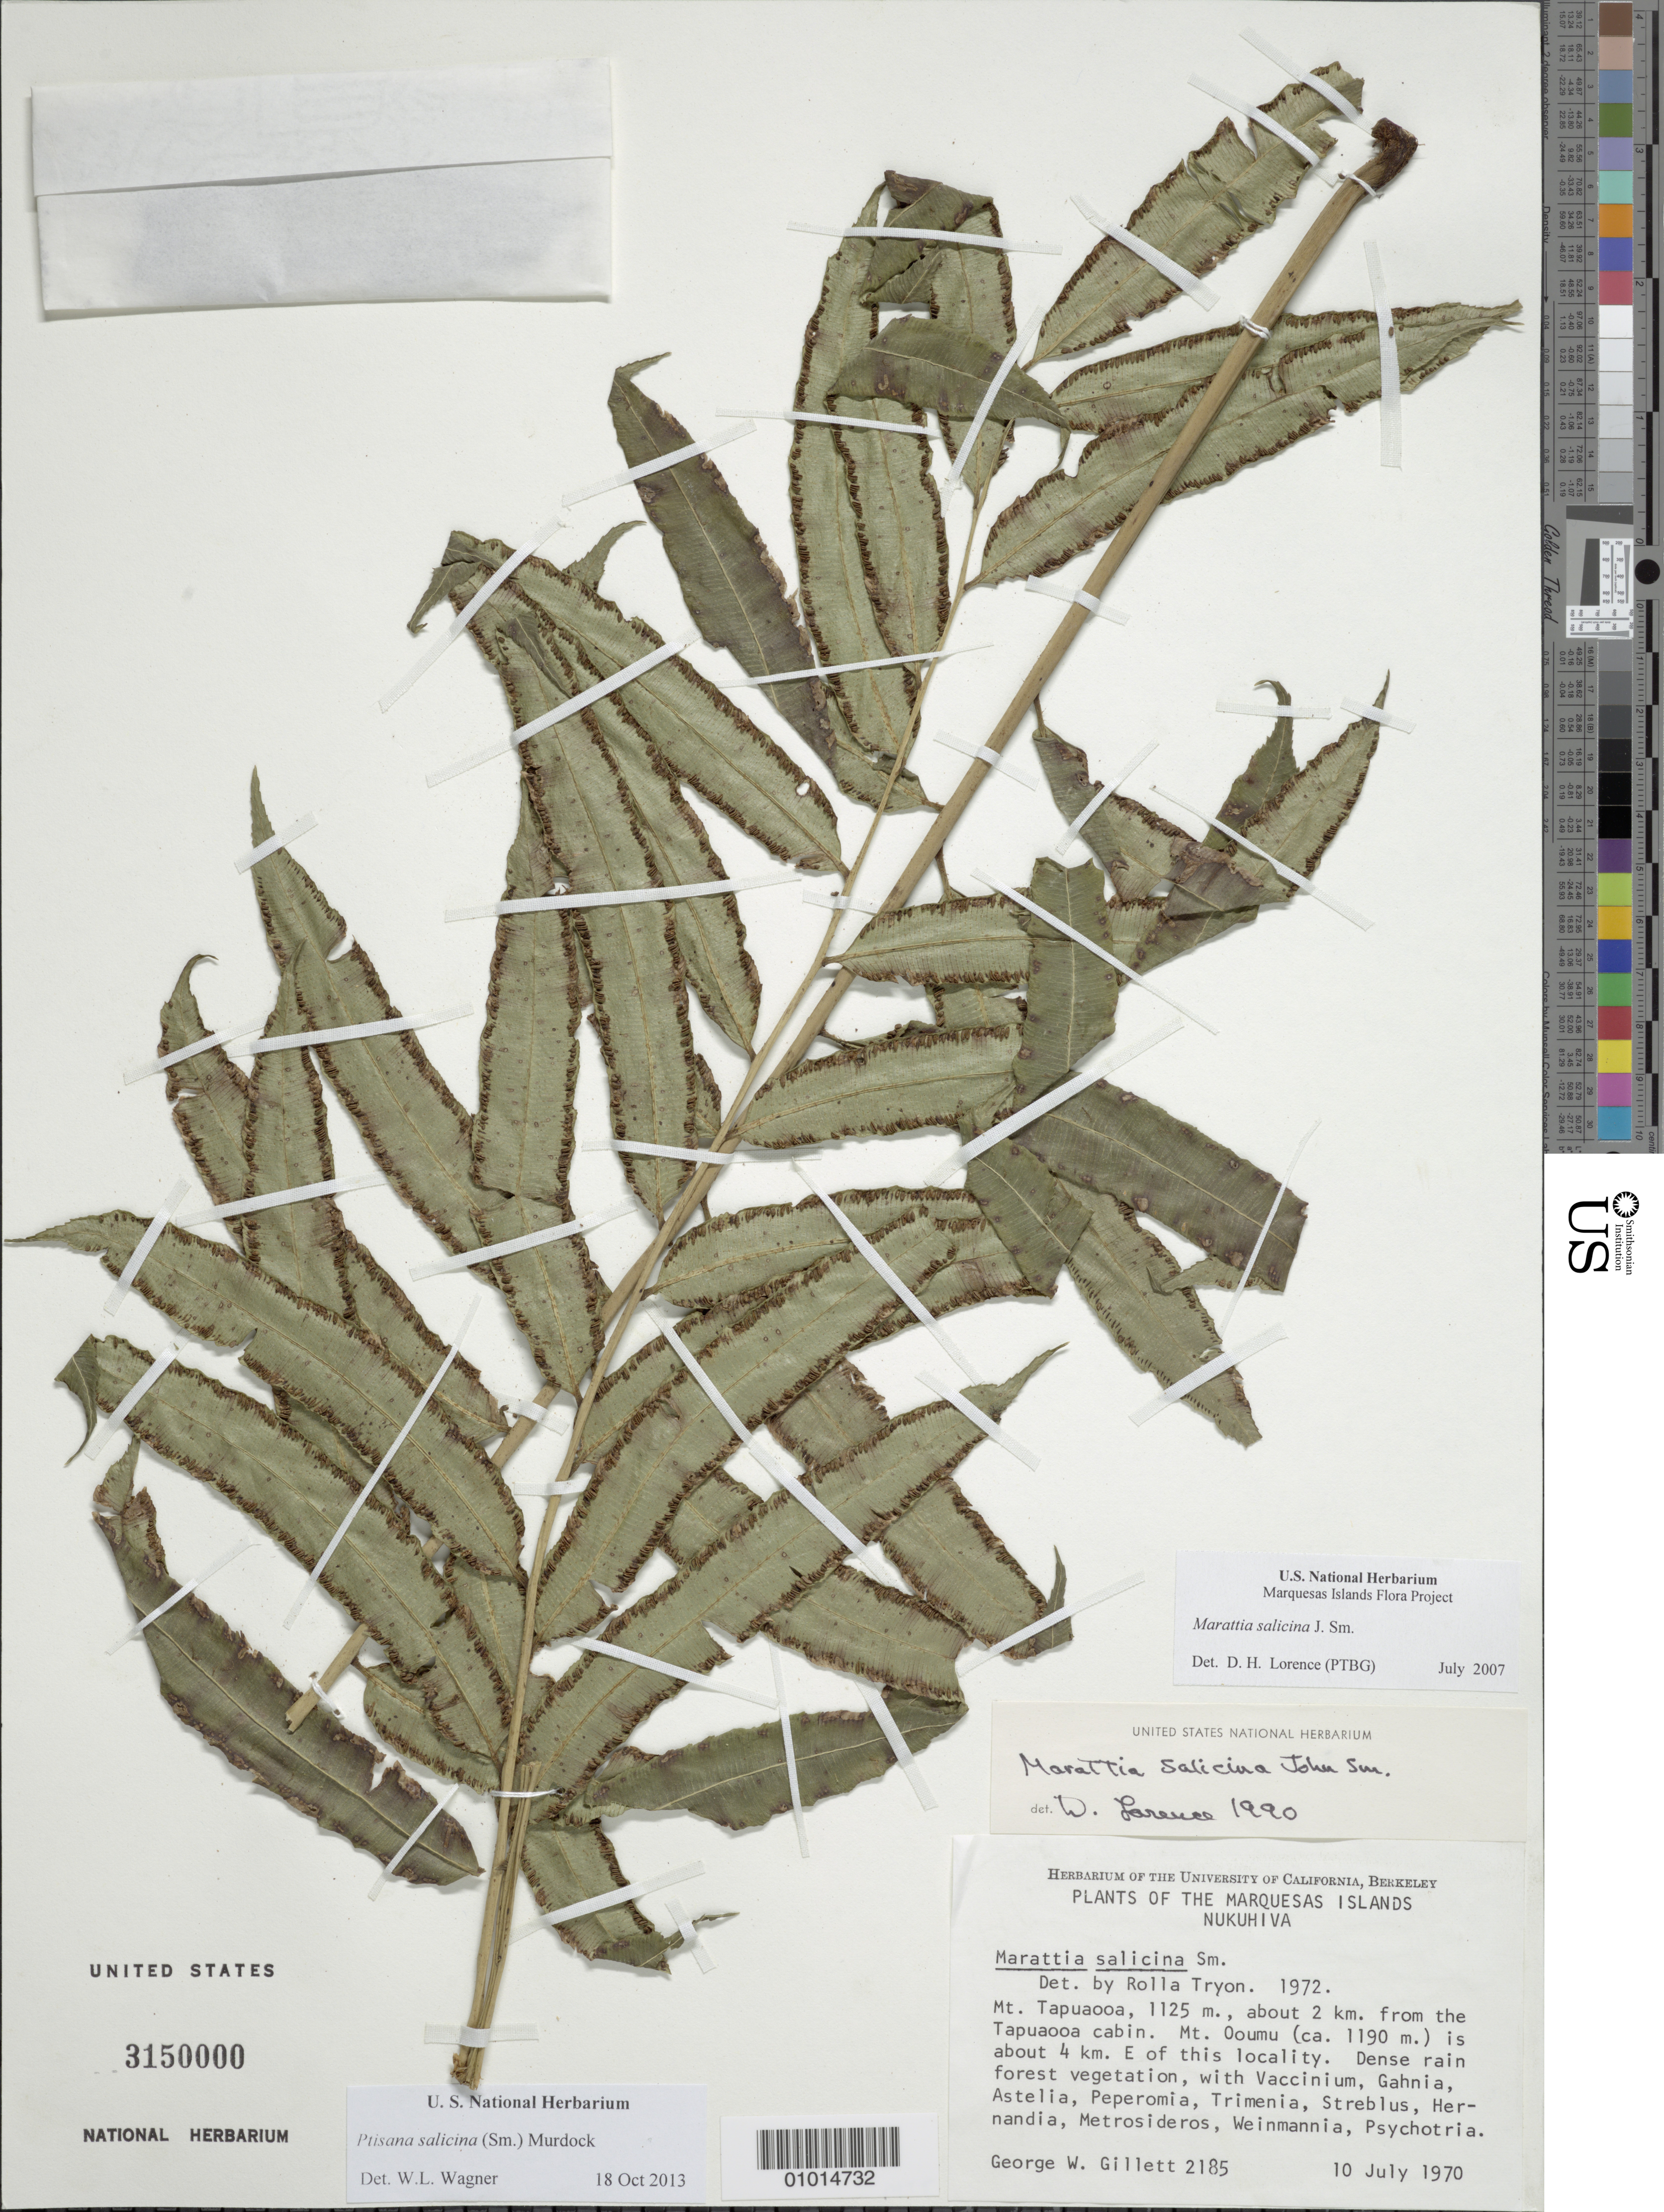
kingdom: Plantae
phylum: Tracheophyta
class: Polypodiopsida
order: Marattiales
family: Marattiaceae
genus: Ptisana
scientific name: Ptisana salicina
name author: (Sm.) Murdock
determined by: Lorence, David H., (PTBG), National Tropical Botanical Garden (UNITED STATES)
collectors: G. Gillett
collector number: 2185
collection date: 1970-07-10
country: French Polynesia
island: Nuku Hiva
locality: Mt. Tapuaooa, about 2 km from Tapuaooa cabin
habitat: Dense rain forest with Vaccinium, Gahnia, Astelia, Peperomia, Trimenia, Streblus, Hernandia, Metrosideros, Weinmannia, and Psychotria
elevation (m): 1125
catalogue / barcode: US 3150000